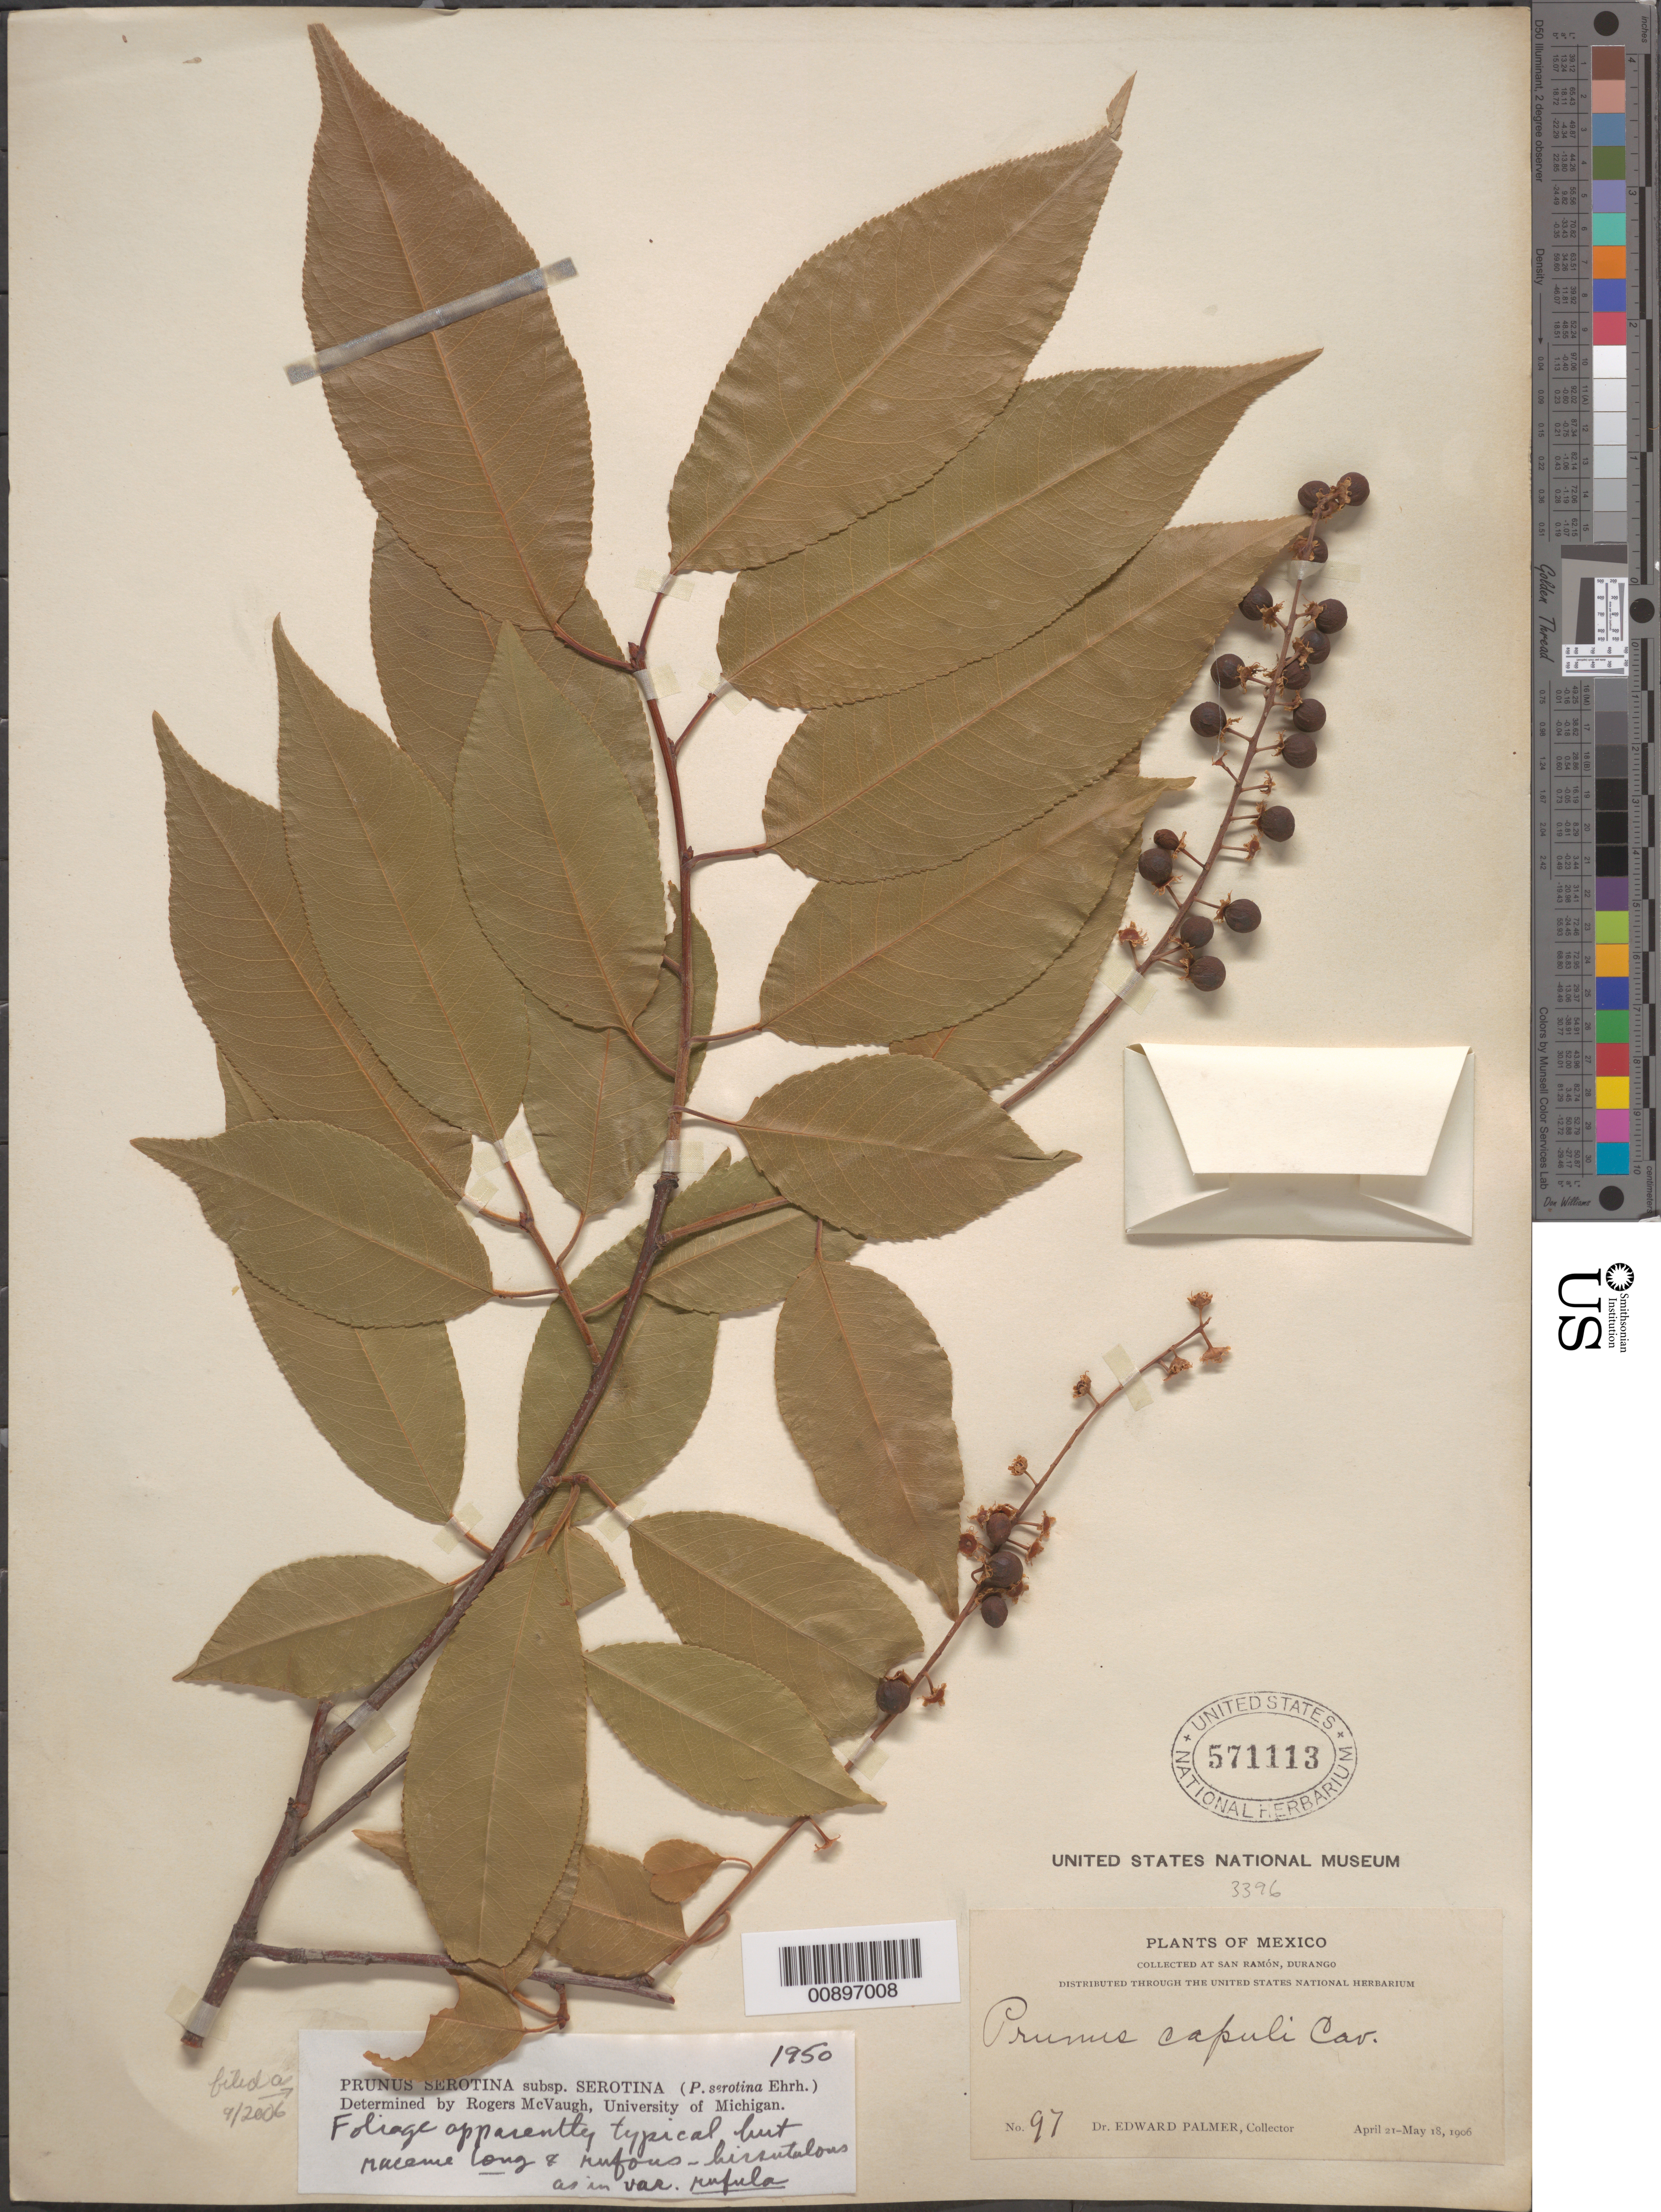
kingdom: Plantae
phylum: Tracheophyta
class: Magnoliopsida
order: Rosales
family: Rosaceae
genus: Prunus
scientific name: Prunus serotina var. serotina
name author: Ehrh.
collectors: E. Palmer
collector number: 97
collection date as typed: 21 Apr 1906 to 18 May 1906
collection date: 1906-04-21/1906-05-18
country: Mexico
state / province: Durango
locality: San Ramón, Durango.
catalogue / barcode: US 571113